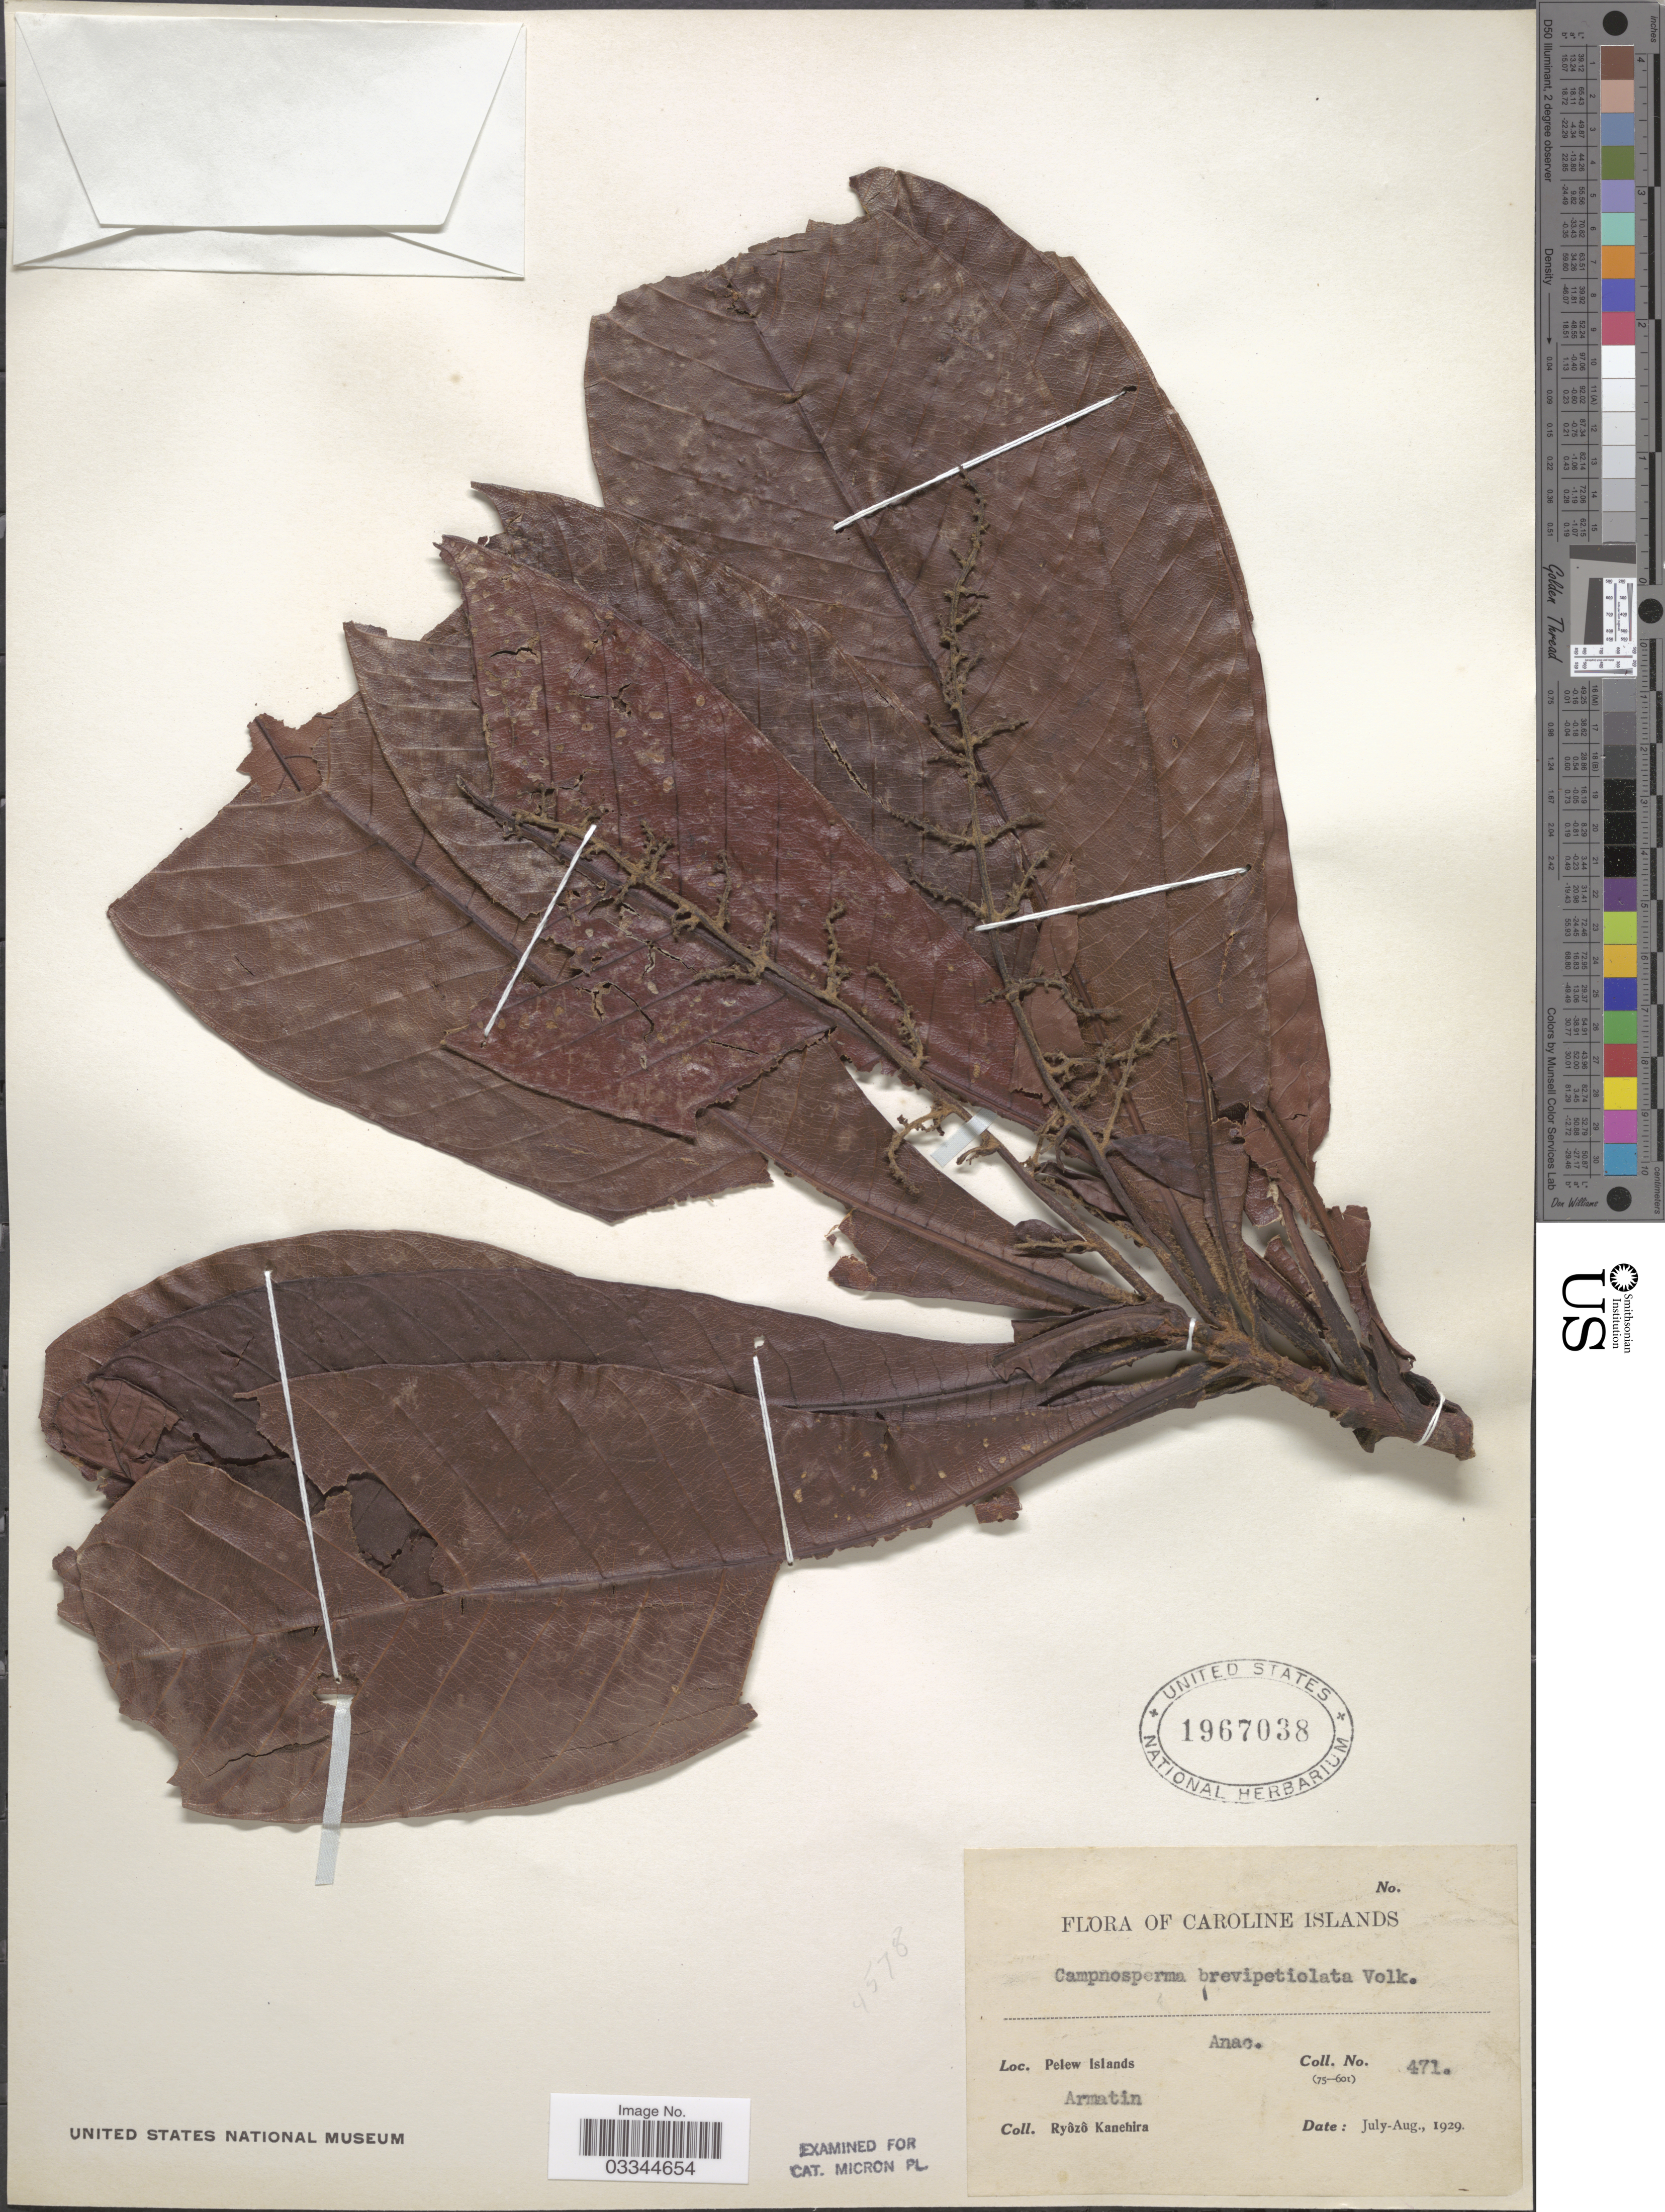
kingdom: Plantae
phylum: Tracheophyta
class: Magnoliopsida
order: Sapindales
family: Anacardiaceae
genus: Campnosperma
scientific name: Campnosperma brevipetiolatum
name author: Volk.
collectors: R. Kanehira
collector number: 471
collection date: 1929-07/1929-08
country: Palau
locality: Caroline Islands, Pelew Islands, Armatin.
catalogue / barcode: US 1967038